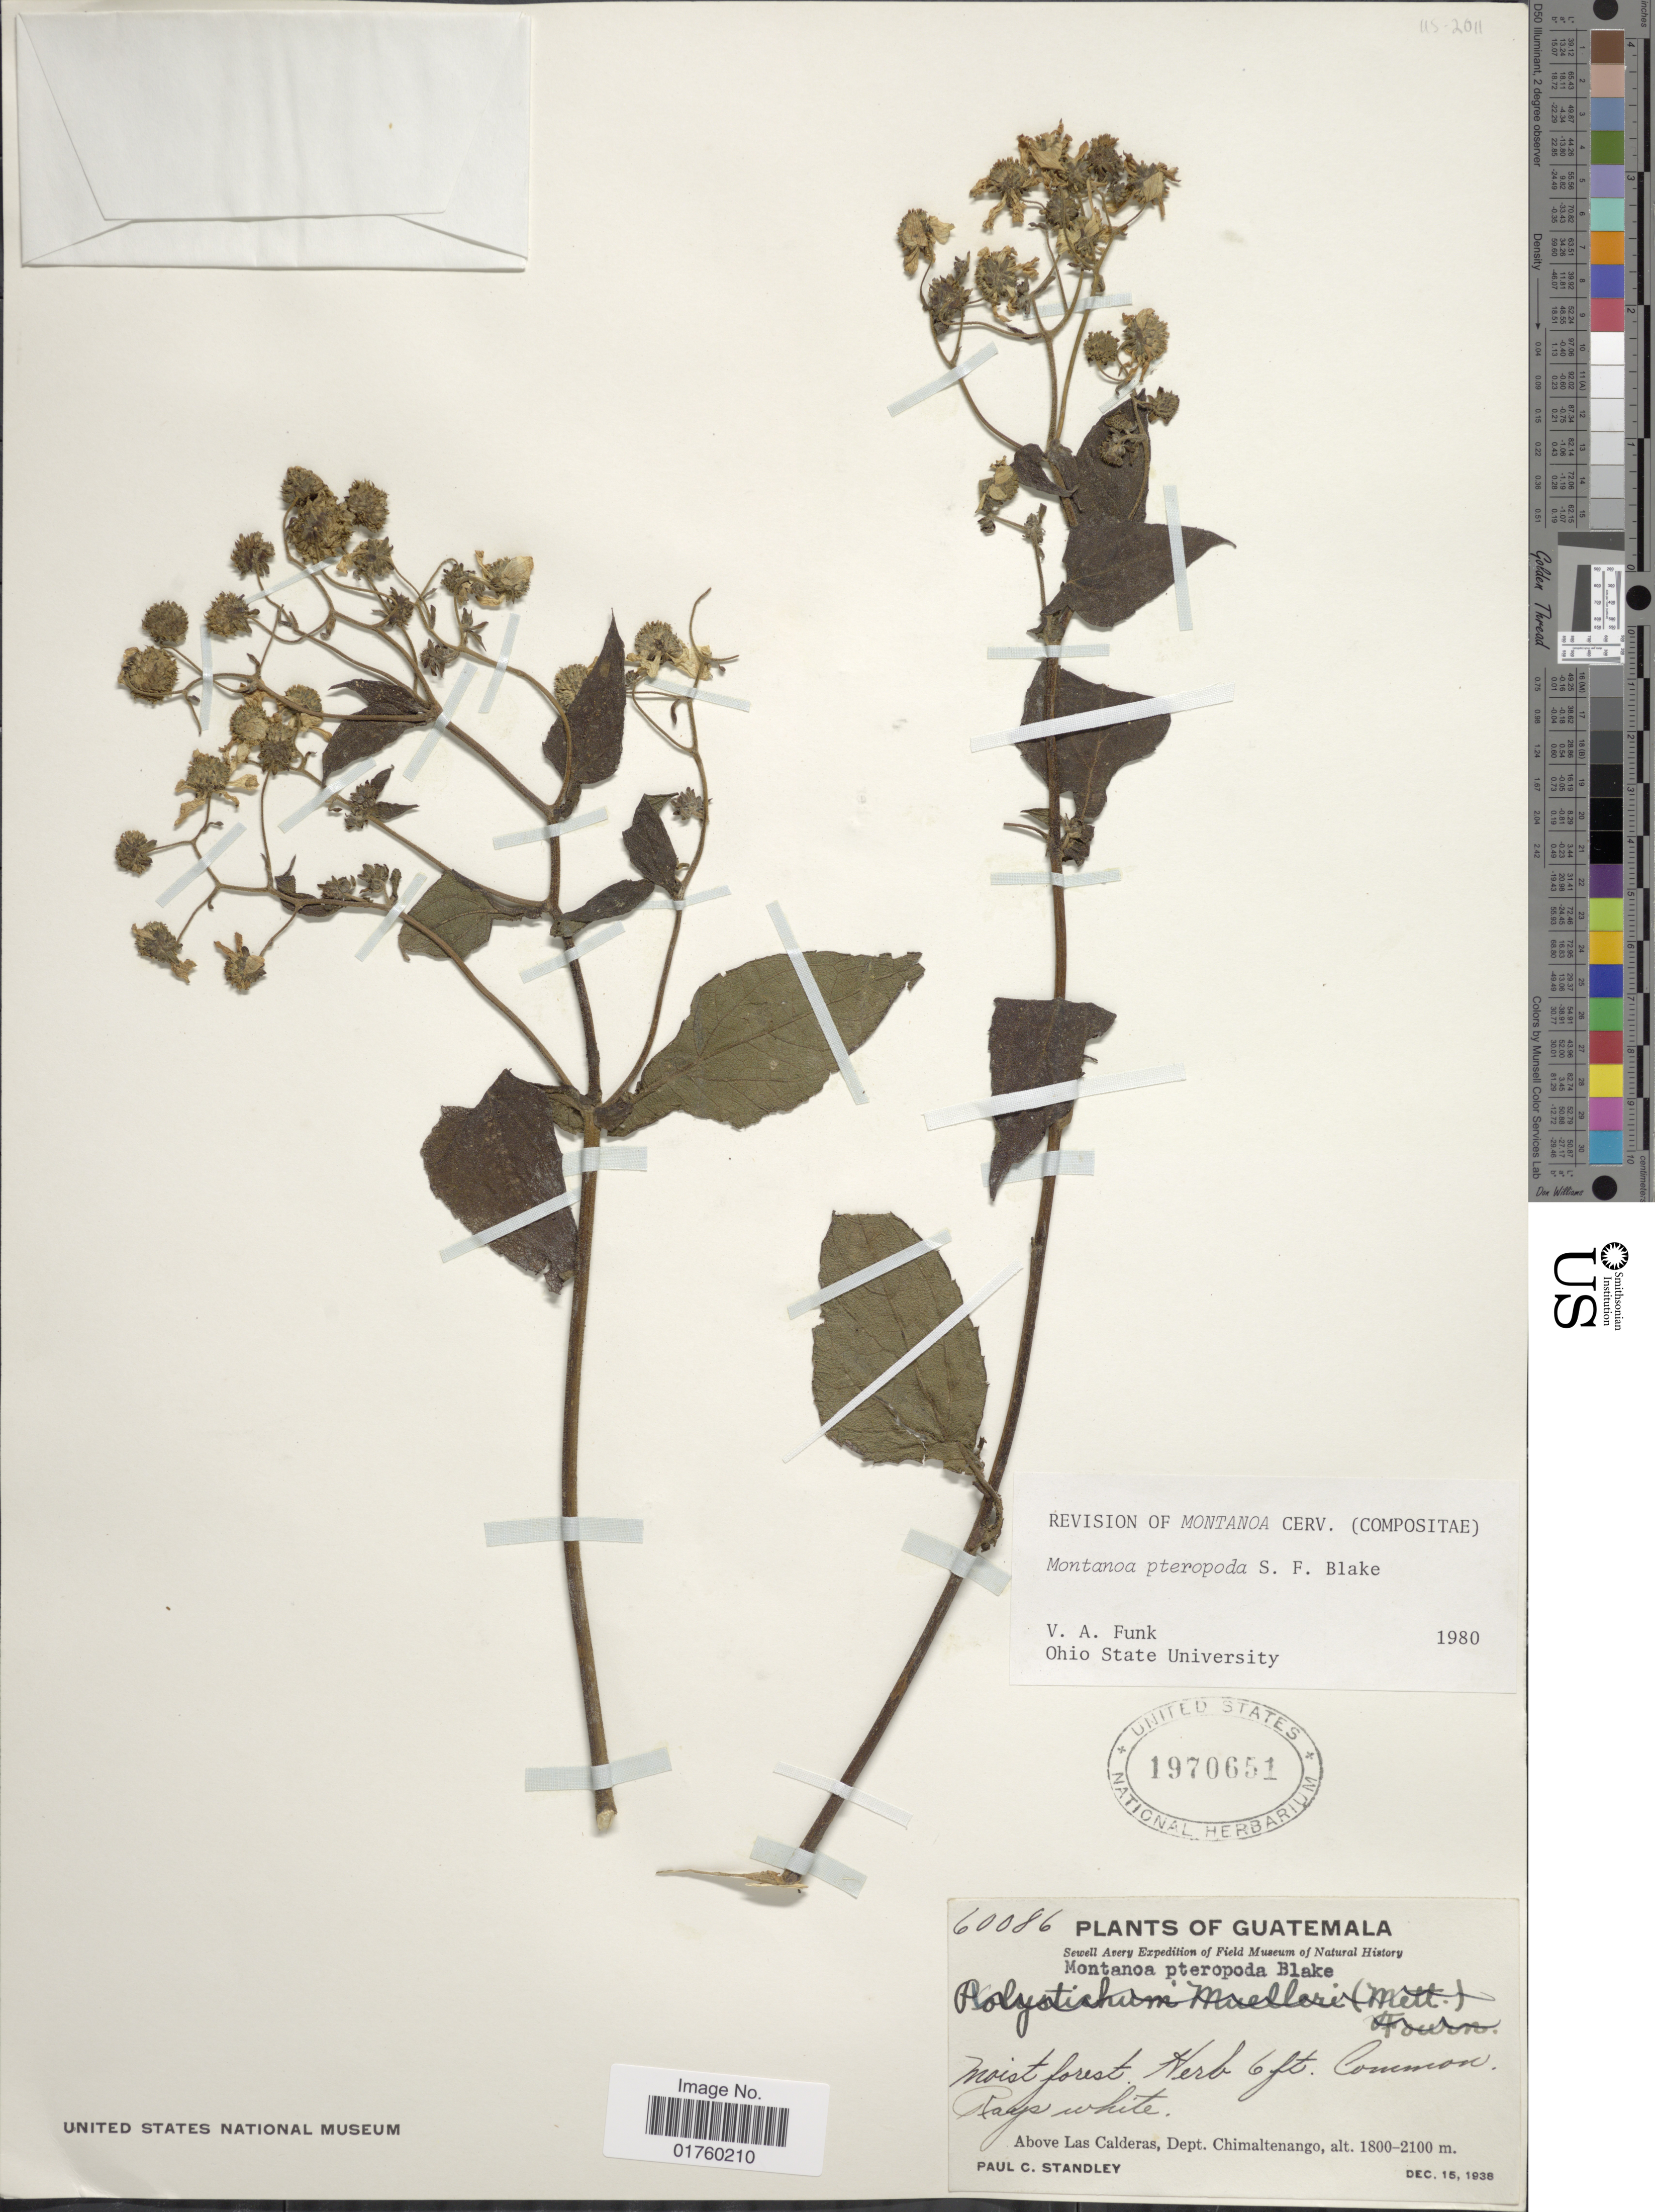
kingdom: Plantae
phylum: Tracheophyta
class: Magnoliopsida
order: Asterales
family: Asteraceae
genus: Montanoa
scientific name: Montanoa pteropoda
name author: S.F. Blake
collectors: P. C. Standley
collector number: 60086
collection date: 1938-12-15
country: Guatemala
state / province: Chimaltenango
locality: Above Las Calderas.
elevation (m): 1800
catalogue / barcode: US 1970651